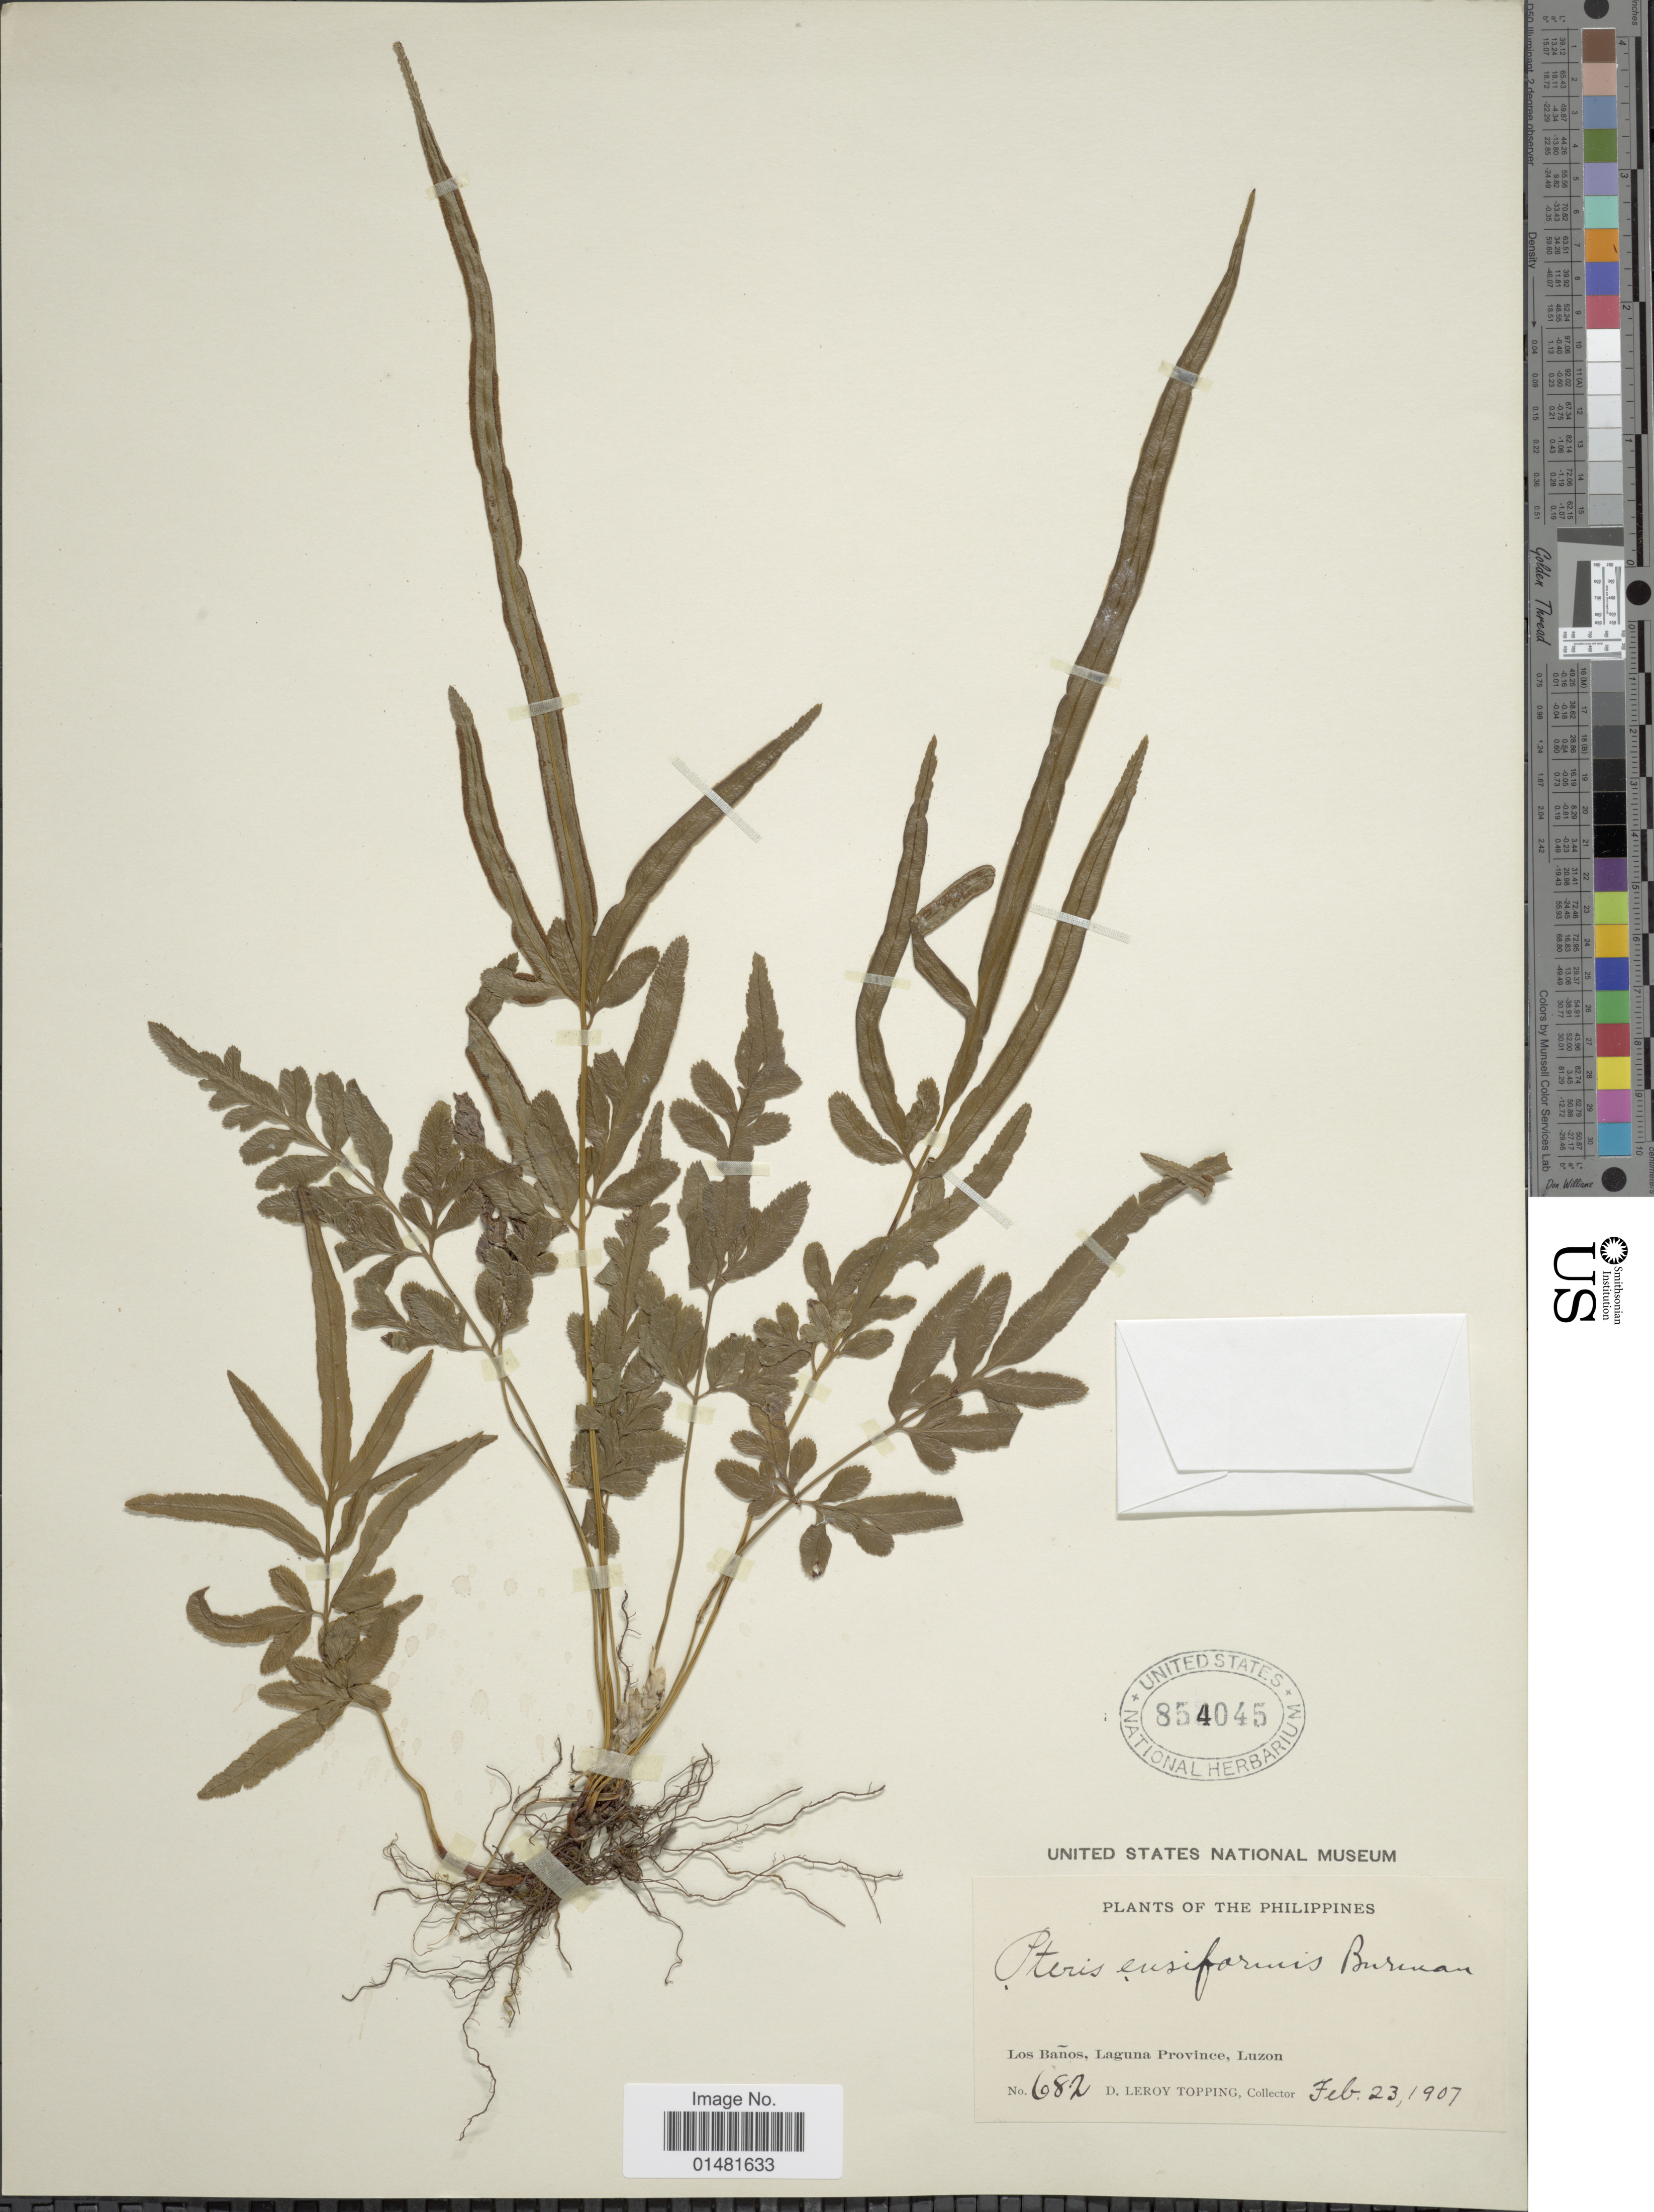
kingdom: Plantae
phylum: Tracheophyta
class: Polypodiopsida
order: Polypodiales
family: Pteridaceae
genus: Pteris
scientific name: Pteris ensiformis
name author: Burm. f.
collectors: D. L. Topping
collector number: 682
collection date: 1907-02-23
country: Philippines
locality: Los Baños, Laguna Province, Luzon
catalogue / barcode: US 854045